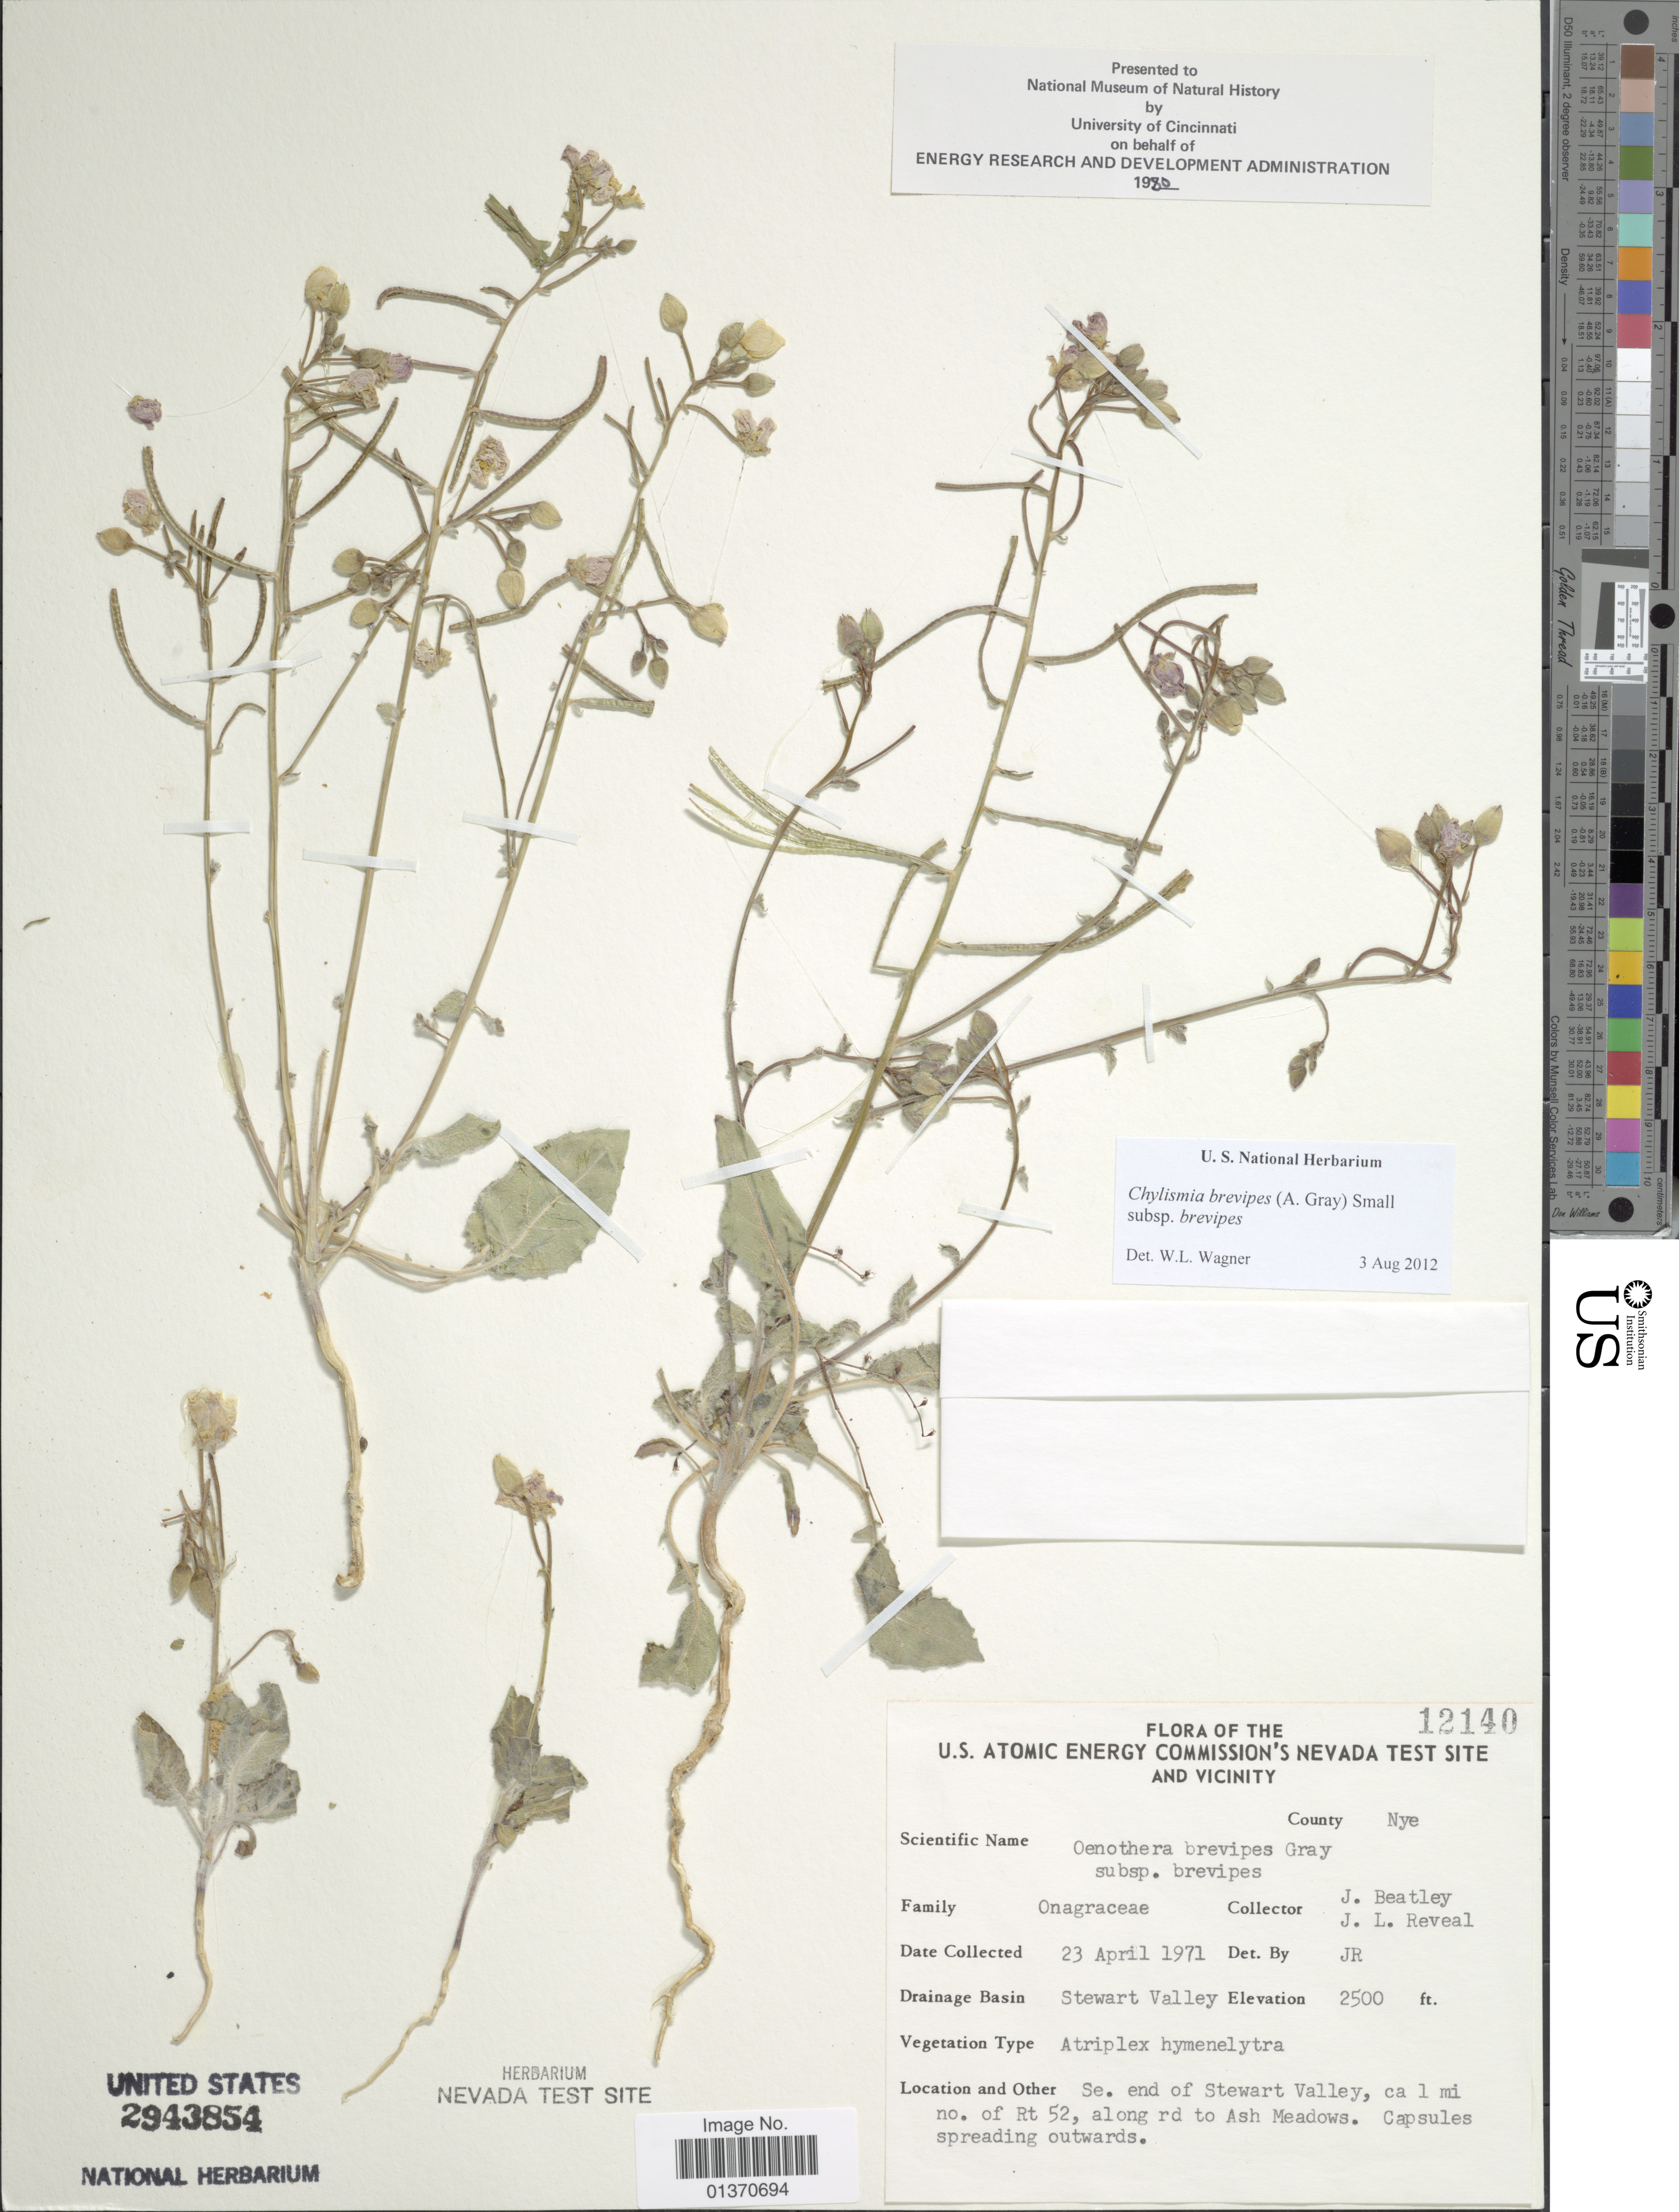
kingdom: Plantae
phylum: Tracheophyta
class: Magnoliopsida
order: Myrtales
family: Onagraceae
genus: Chylismia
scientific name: Chylismia brevipes subsp. brevipes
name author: (A. Gray) Small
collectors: J. C. Beatley & J. L. Reveal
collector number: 12140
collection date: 1971-04-23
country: United States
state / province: Nevada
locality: U. S. Atomic Energy Commission's Nevada Test Site and Vicinity, County Nye, Stewart Valley, Se. end of Stewart Valley, ca 1 mi no. of Rt 52, along rd to Ash Meadows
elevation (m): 762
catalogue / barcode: US 2943854